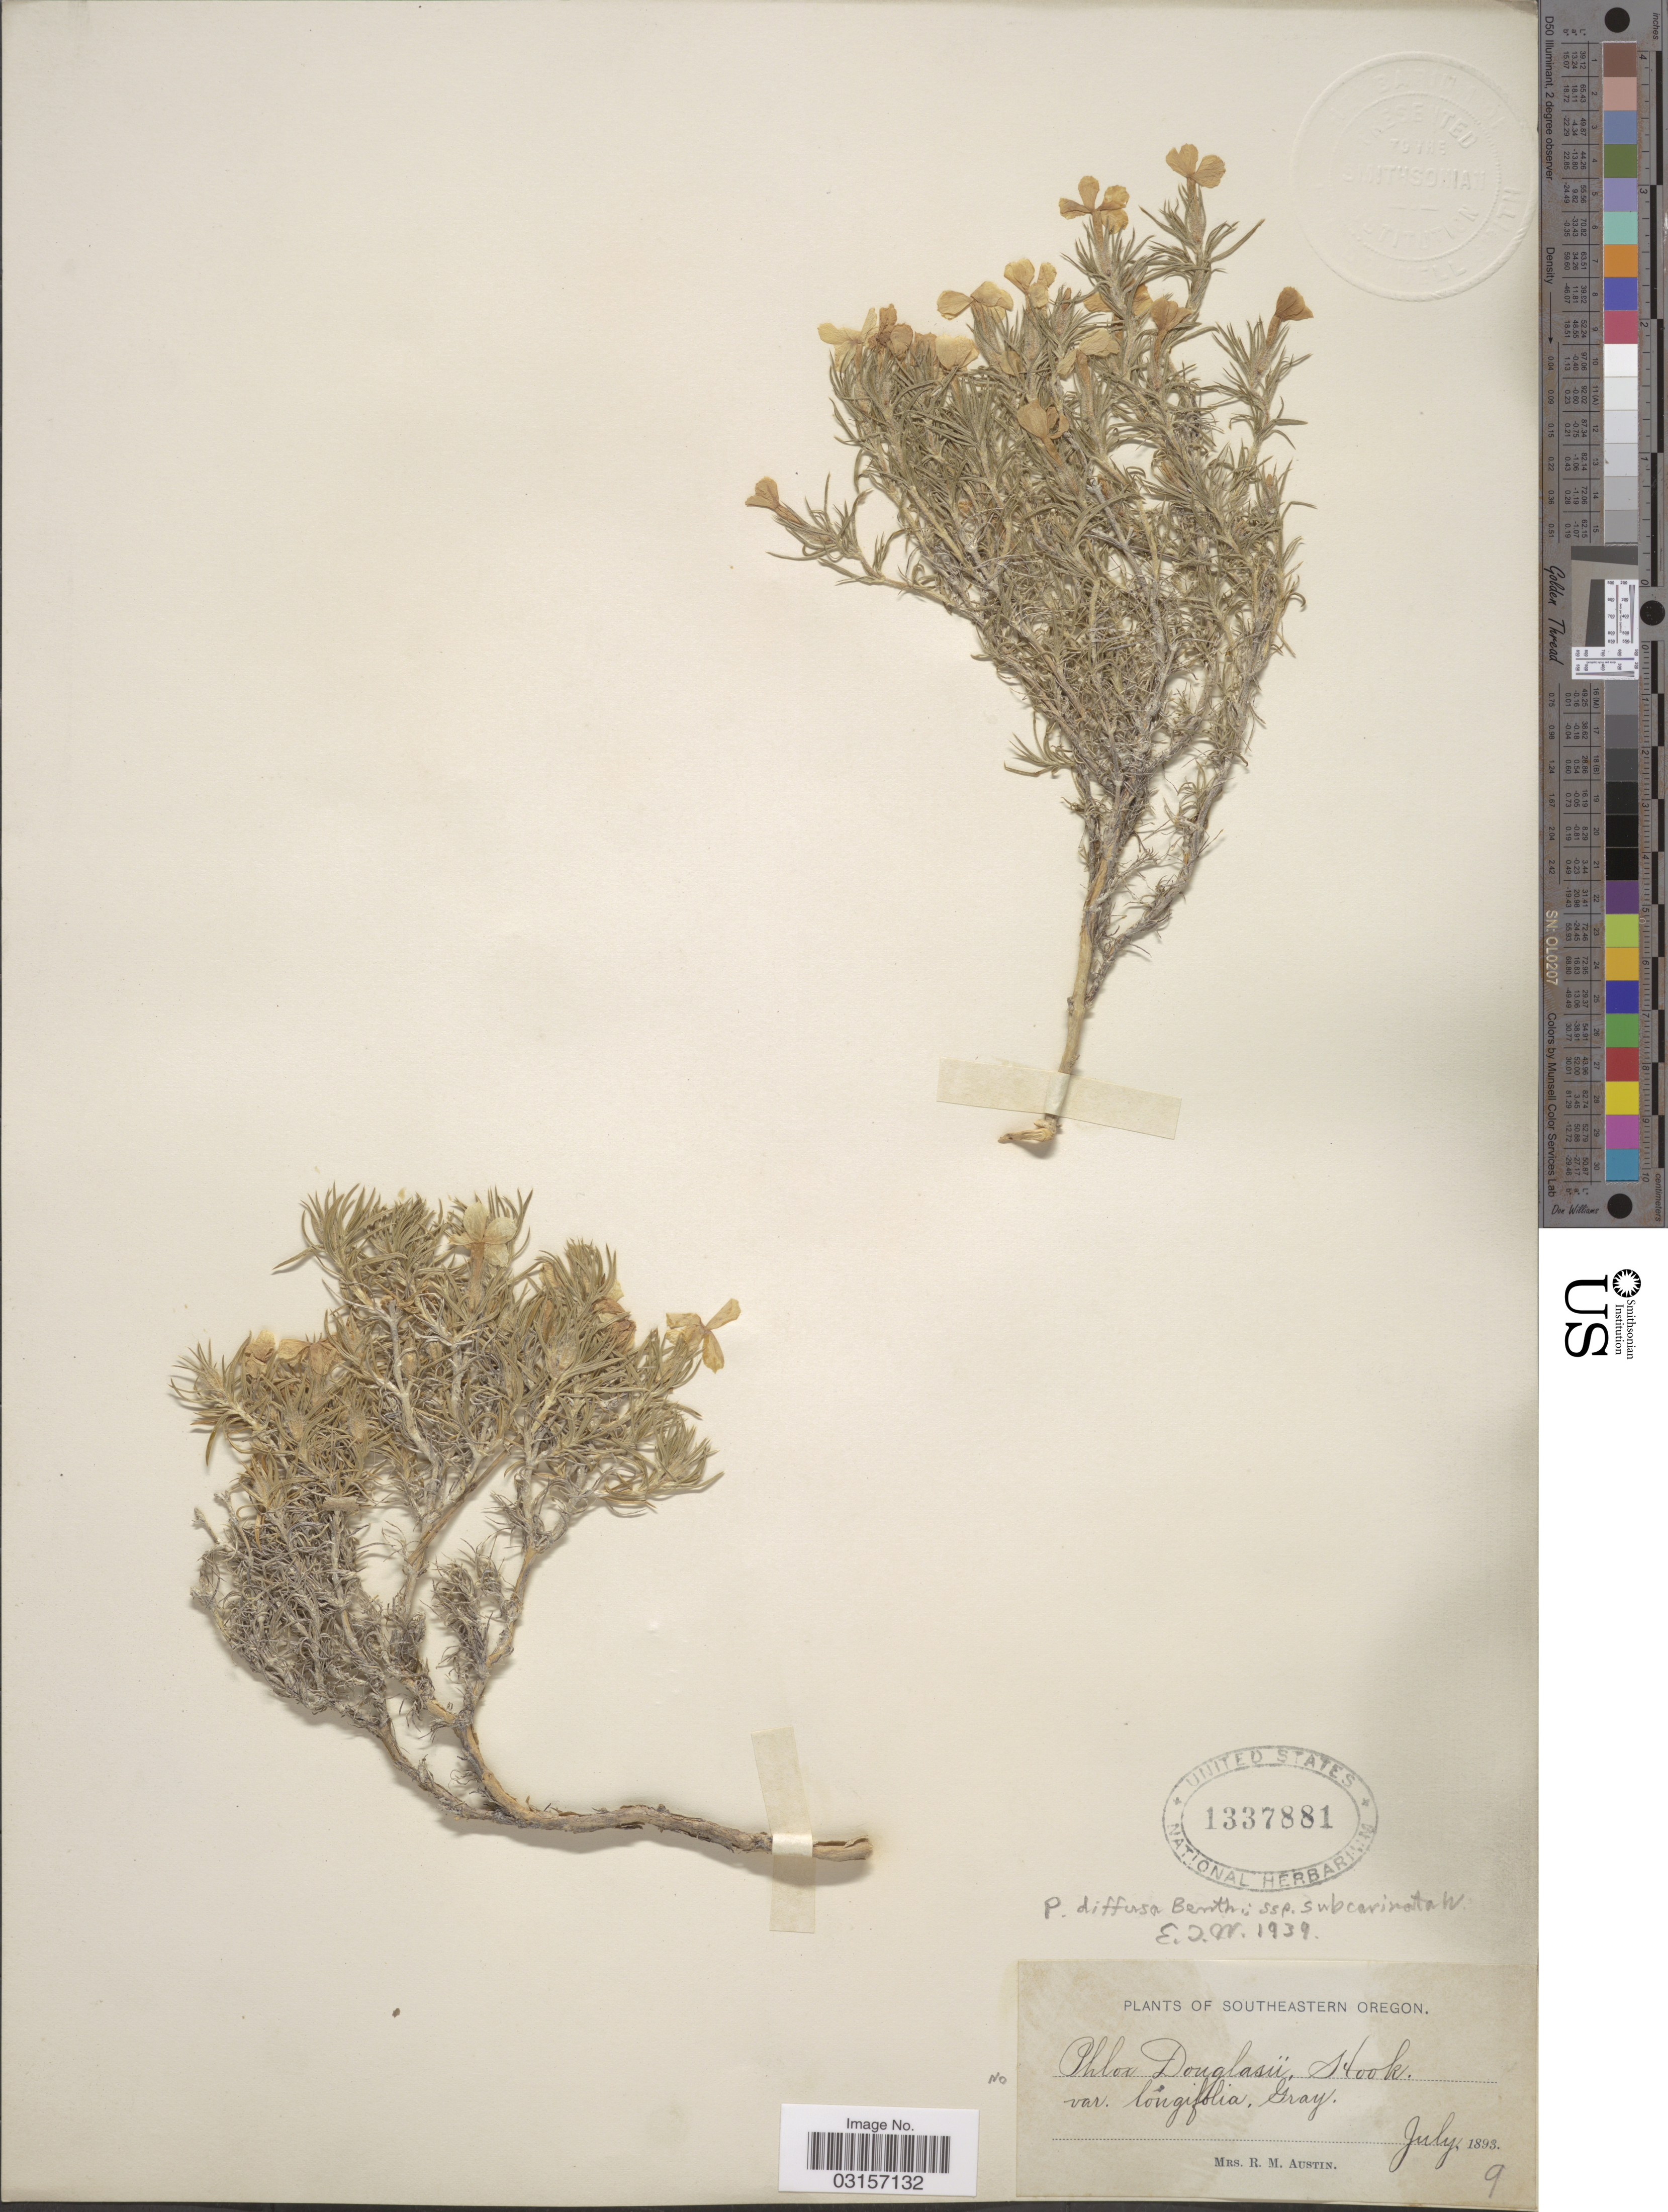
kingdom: Plantae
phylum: Tracheophyta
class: Magnoliopsida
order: Ericales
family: Polemoniaceae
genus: Phlox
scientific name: Phlox diffusa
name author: Benth.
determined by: Mayfield, M. H.; Ferguson, C. J.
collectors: R. Austin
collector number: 9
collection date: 1893-07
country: United States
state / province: Oregon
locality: Southeastern Oregon.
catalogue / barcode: US 1337881